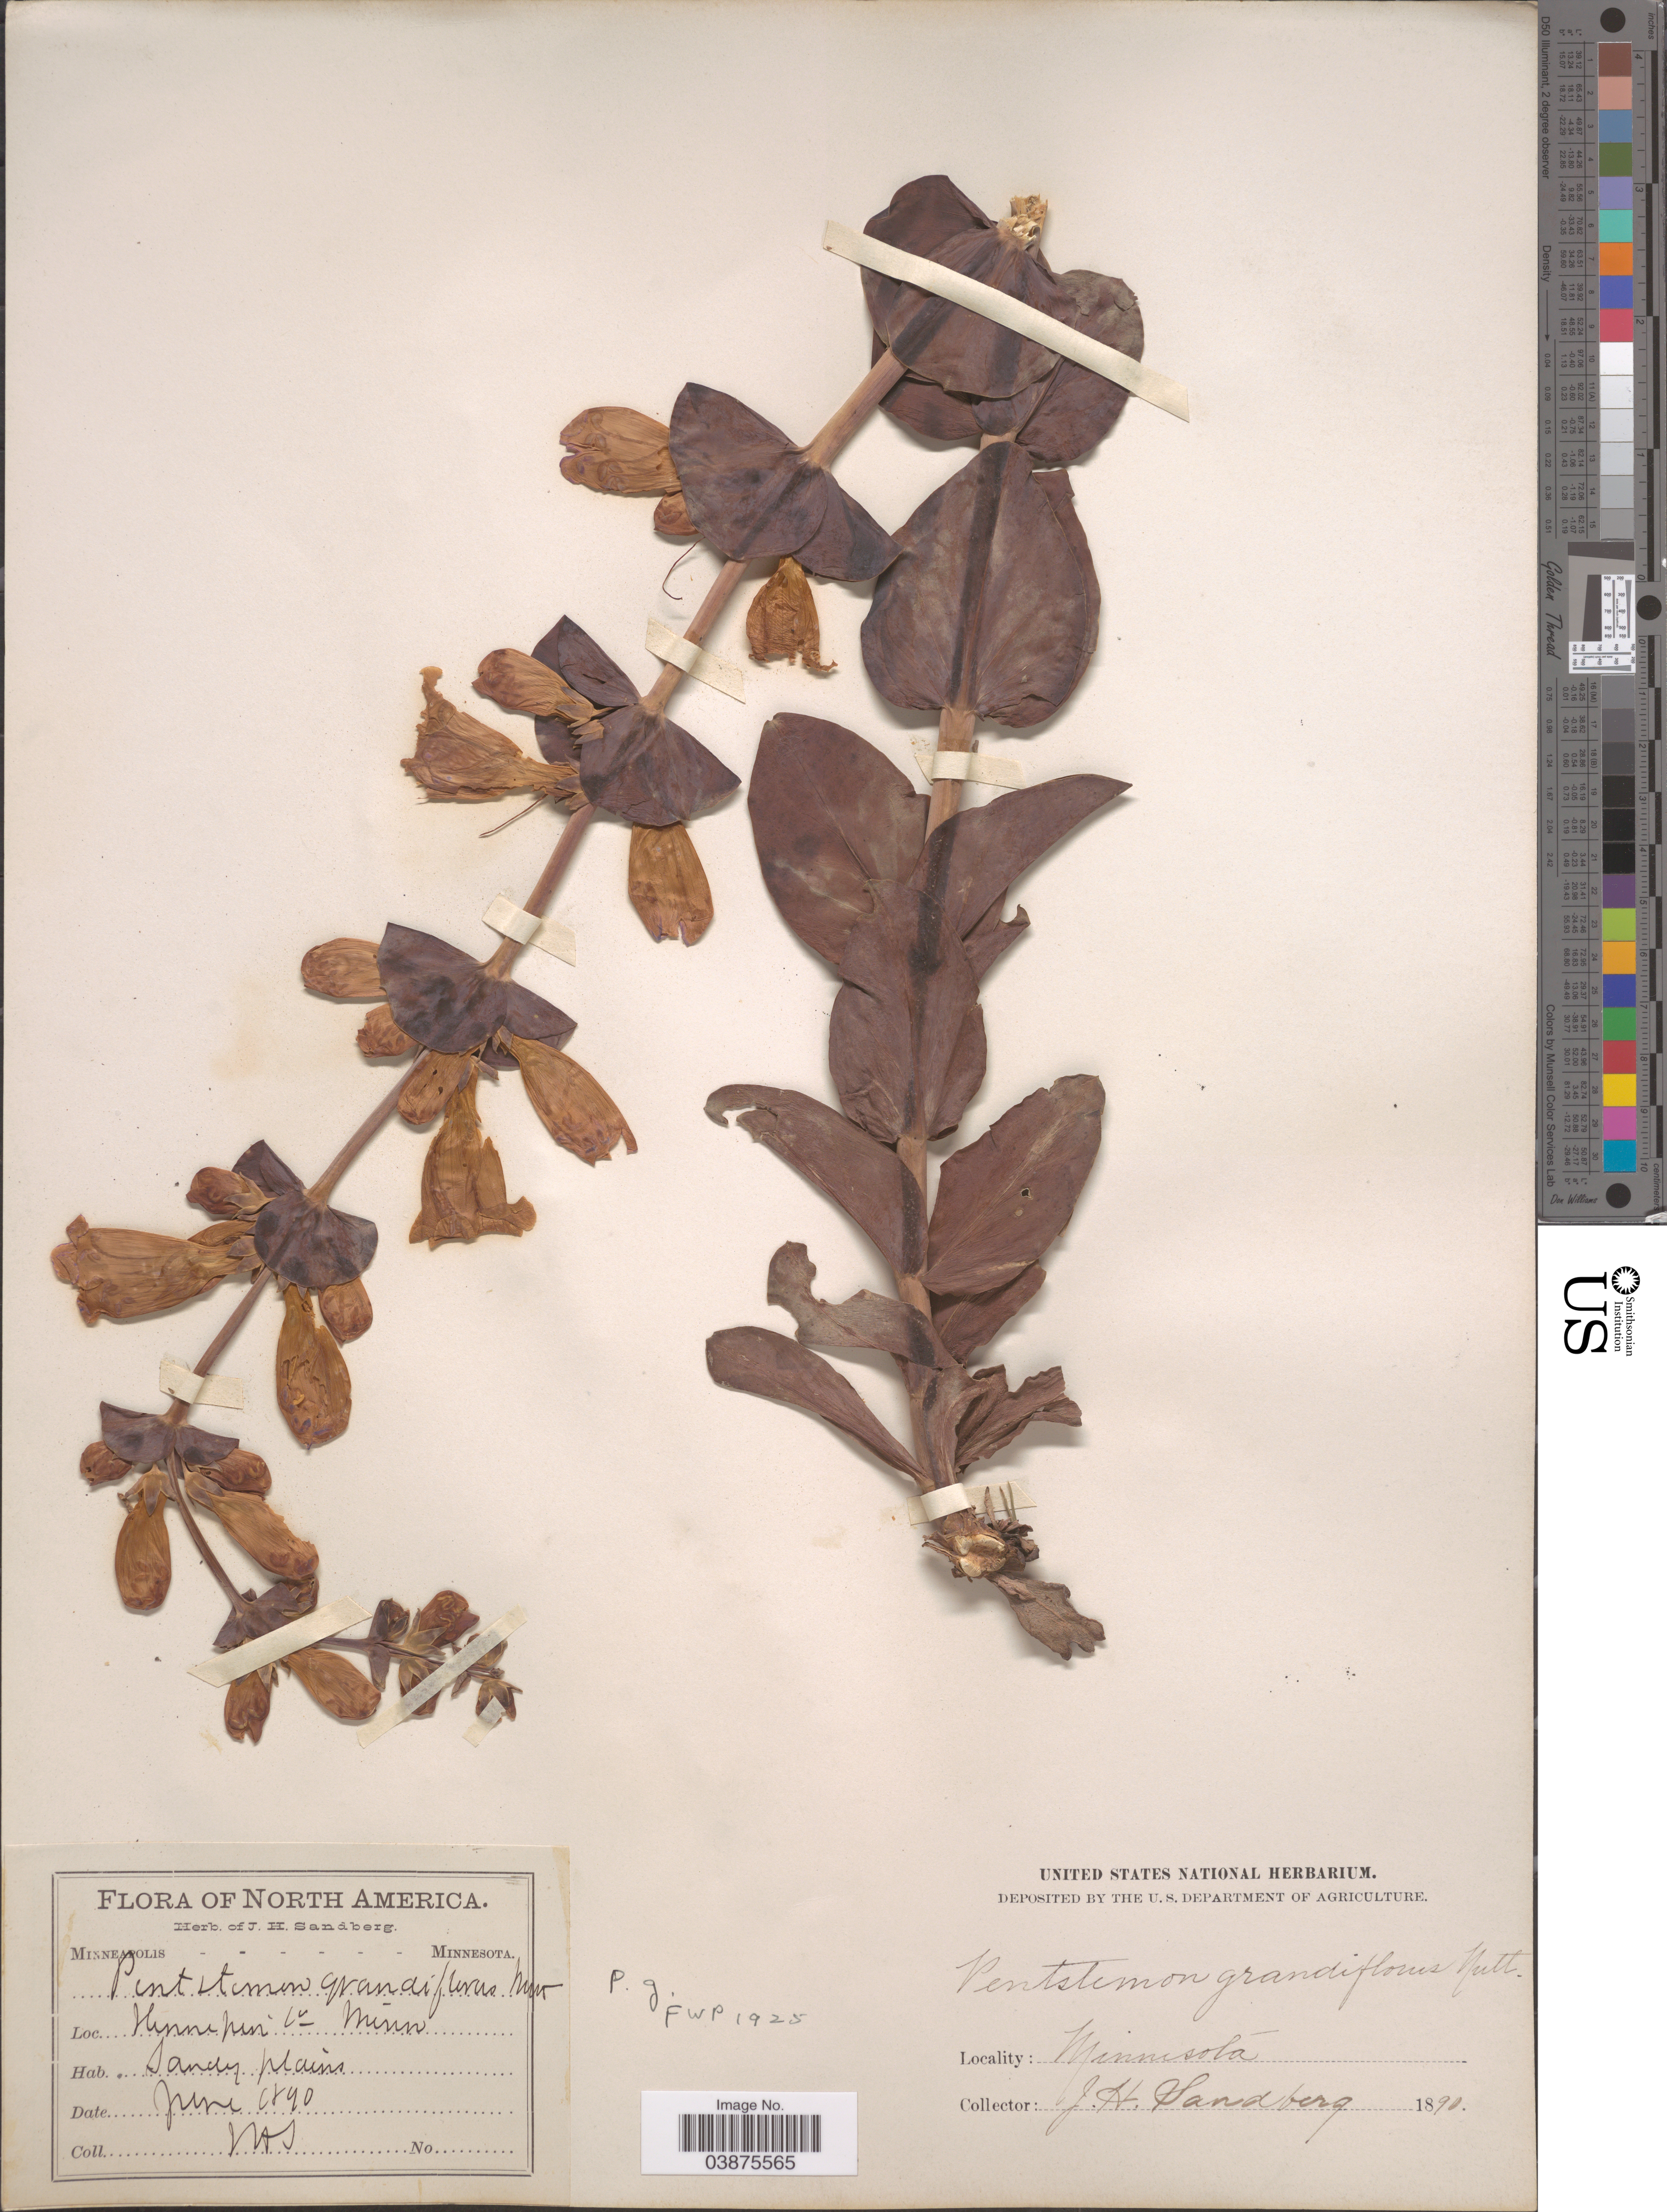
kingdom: Plantae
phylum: Tracheophyta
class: Magnoliopsida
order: Lamiales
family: Plantaginaceae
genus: Penstemon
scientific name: Penstemon grandiflorus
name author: Nutt.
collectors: J. H. Sandberg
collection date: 1890-06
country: United States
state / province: Minnesota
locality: Hennepin Co.